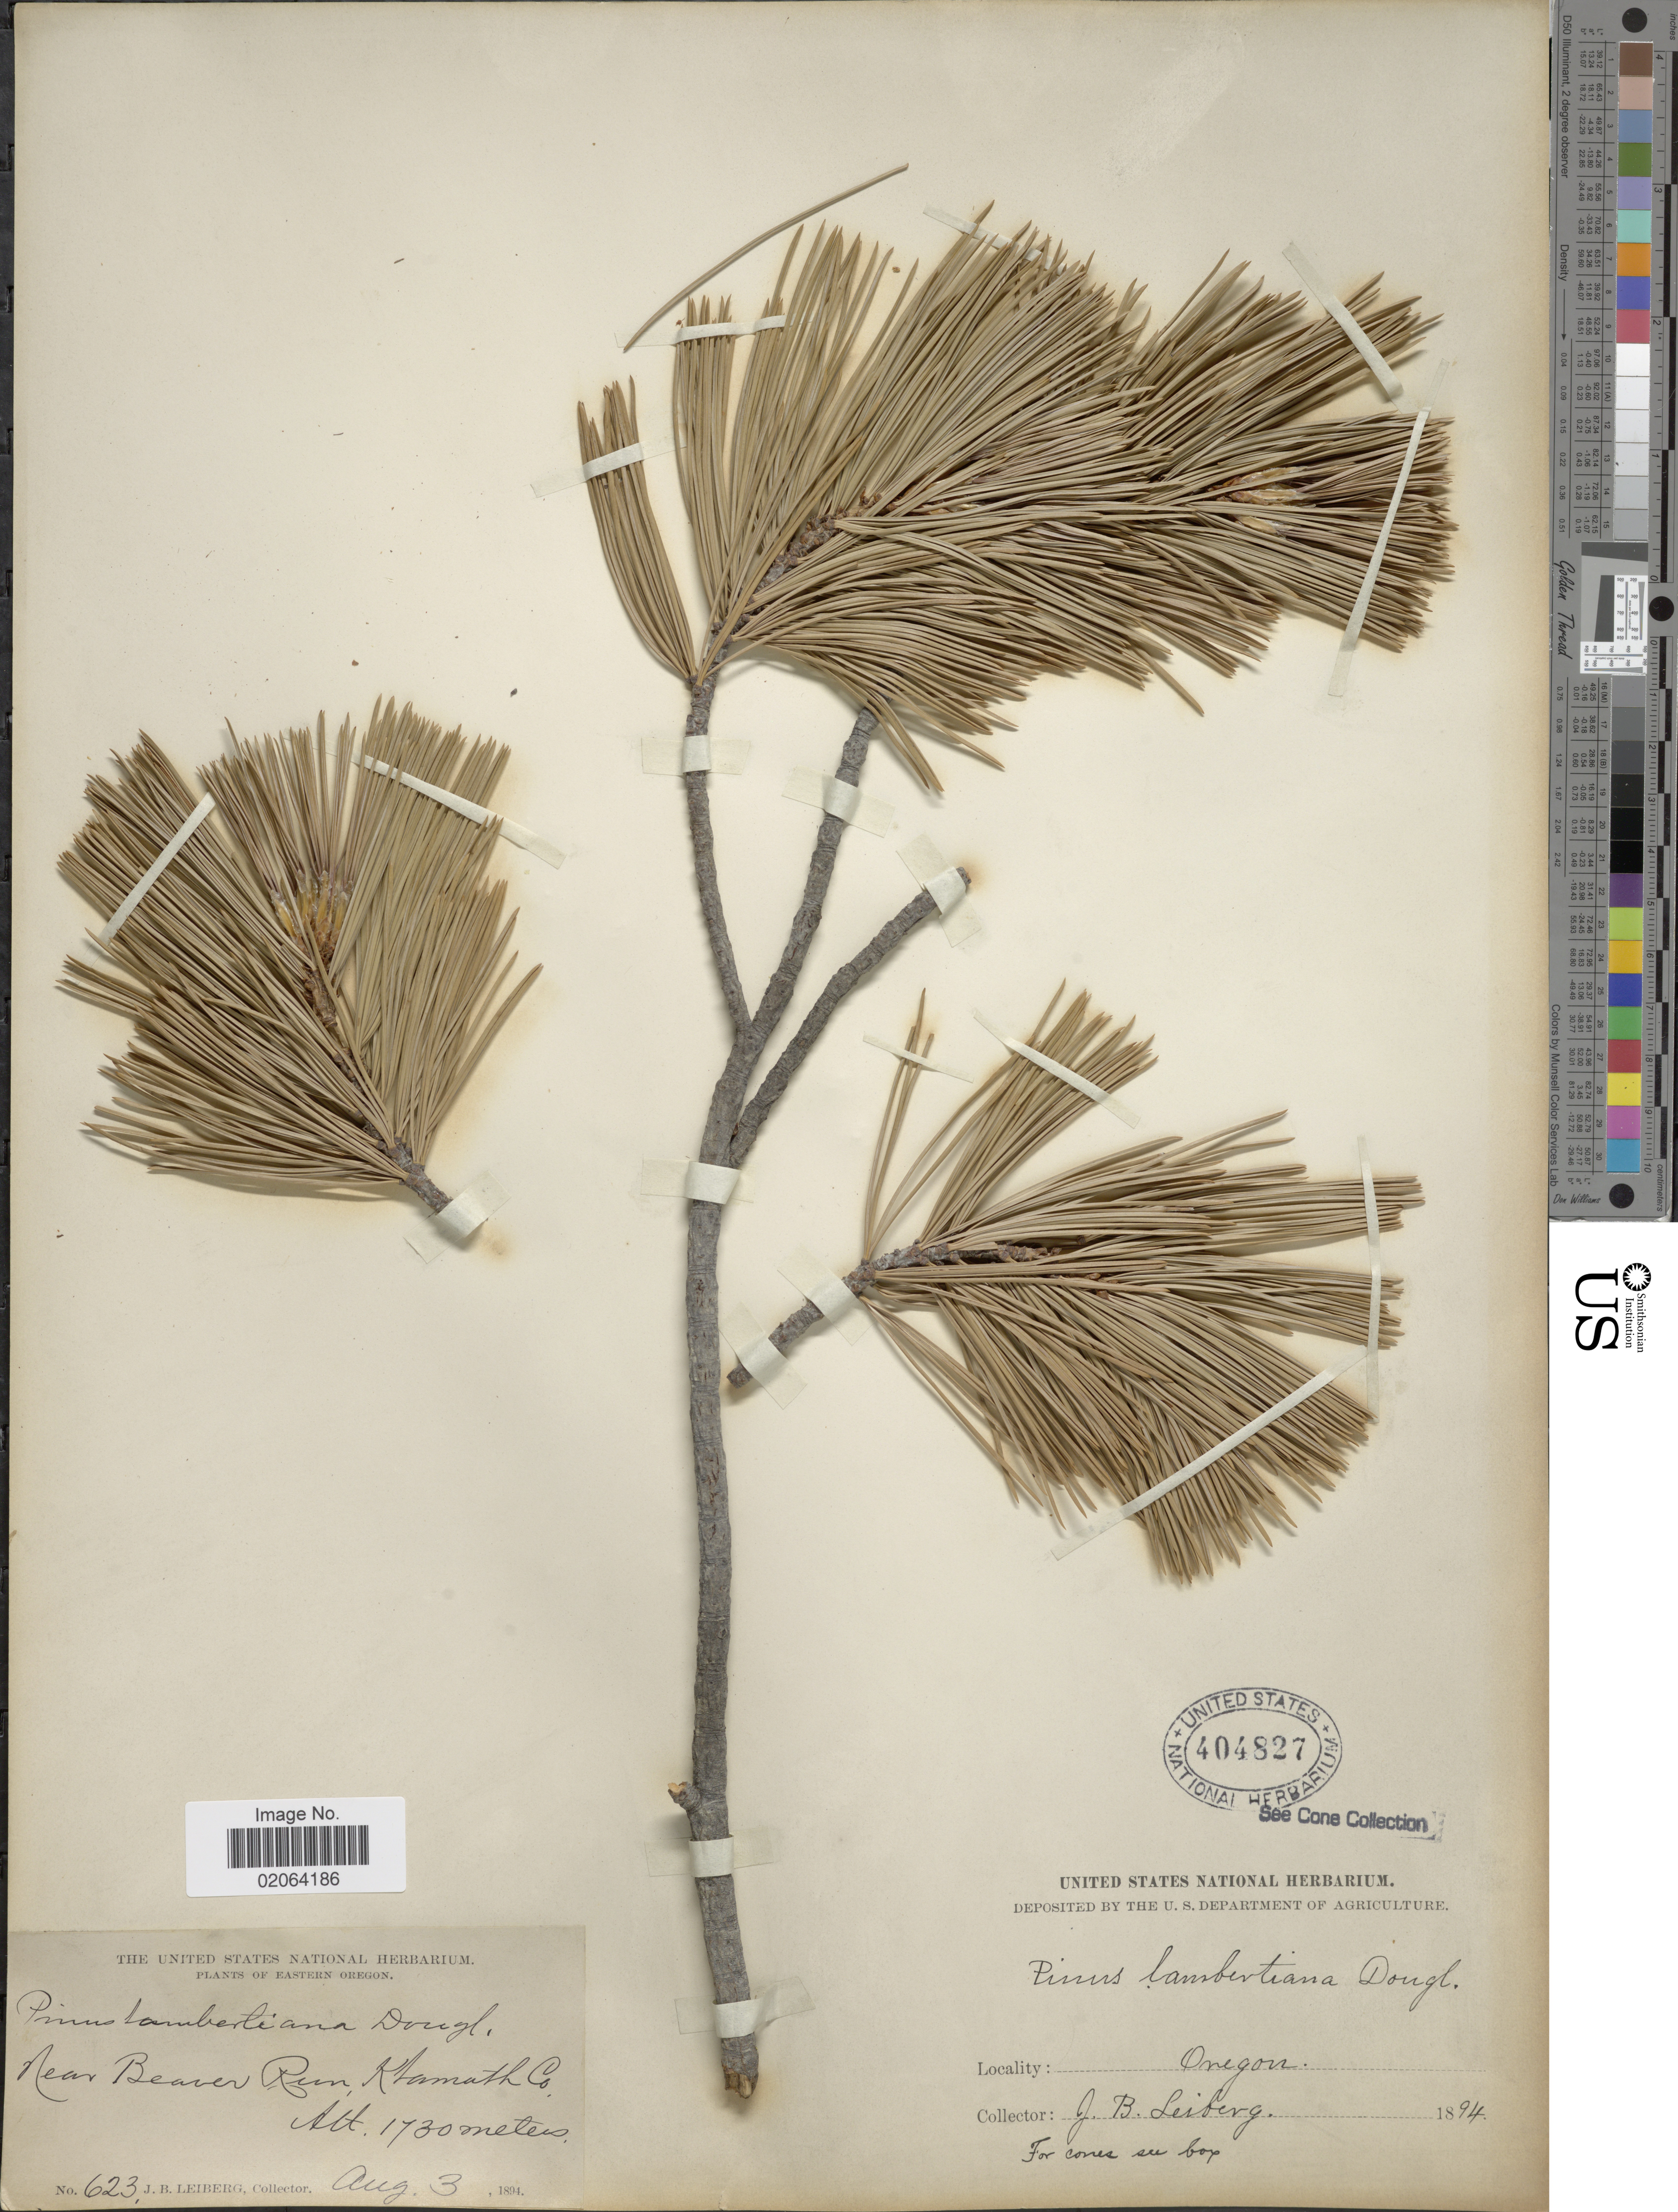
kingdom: Plantae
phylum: Tracheophyta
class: Pinopsida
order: Pinales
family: Pinaceae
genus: Pinus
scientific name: Pinus lambertiana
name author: Douglas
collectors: J. B. Leiberg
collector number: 623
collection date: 1894-08-03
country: United States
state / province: Oregon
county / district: Klamath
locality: Eastern Oregon. Near Beaver Run, Klamath Co.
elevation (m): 1730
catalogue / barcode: US 404827